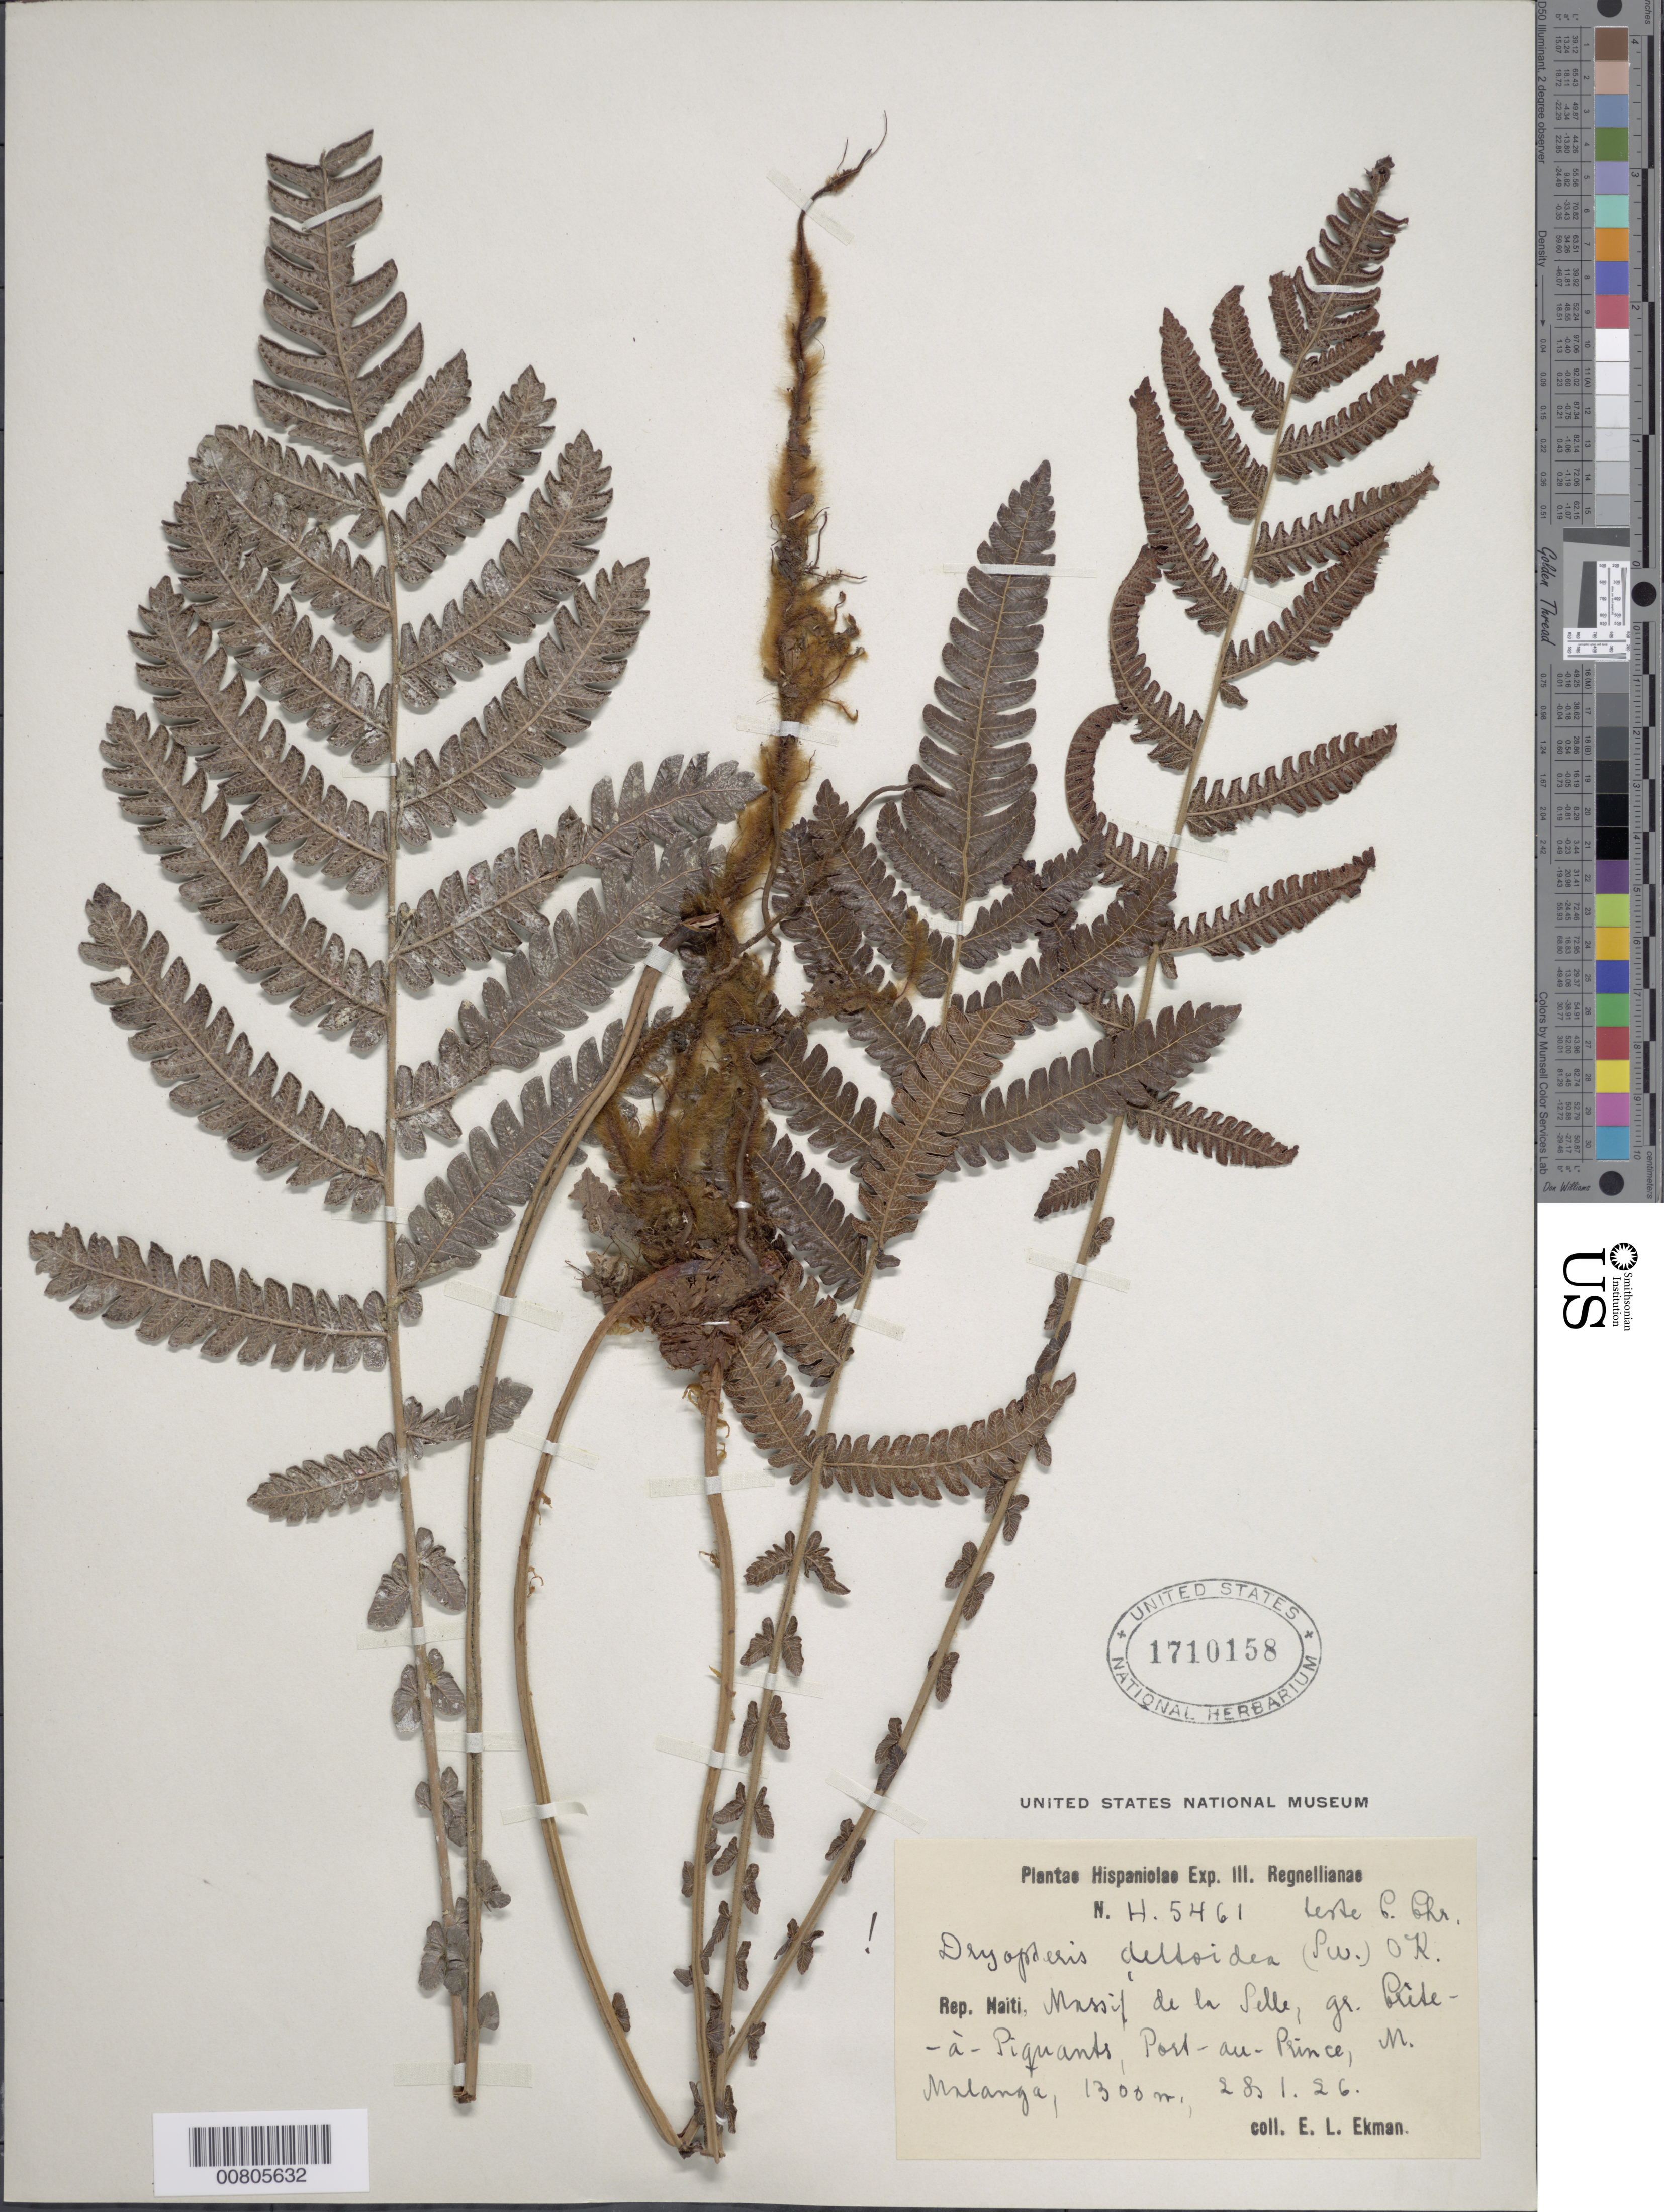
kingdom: Plantae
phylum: Tracheophyta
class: Polypodiopsida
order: Polypodiales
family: Thelypteridaceae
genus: Steiropteris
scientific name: Steiropteris deltoidea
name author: (Sw.) Pic. Serm.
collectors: E. L. Ekman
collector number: H 5461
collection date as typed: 28 Jan 1926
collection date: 1926-01-28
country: Haiti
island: Hispaniola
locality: Massif de la Selle, gr. Crête a Piquants, Port au Prince, M. Malanga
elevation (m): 1300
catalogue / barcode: US 1710158